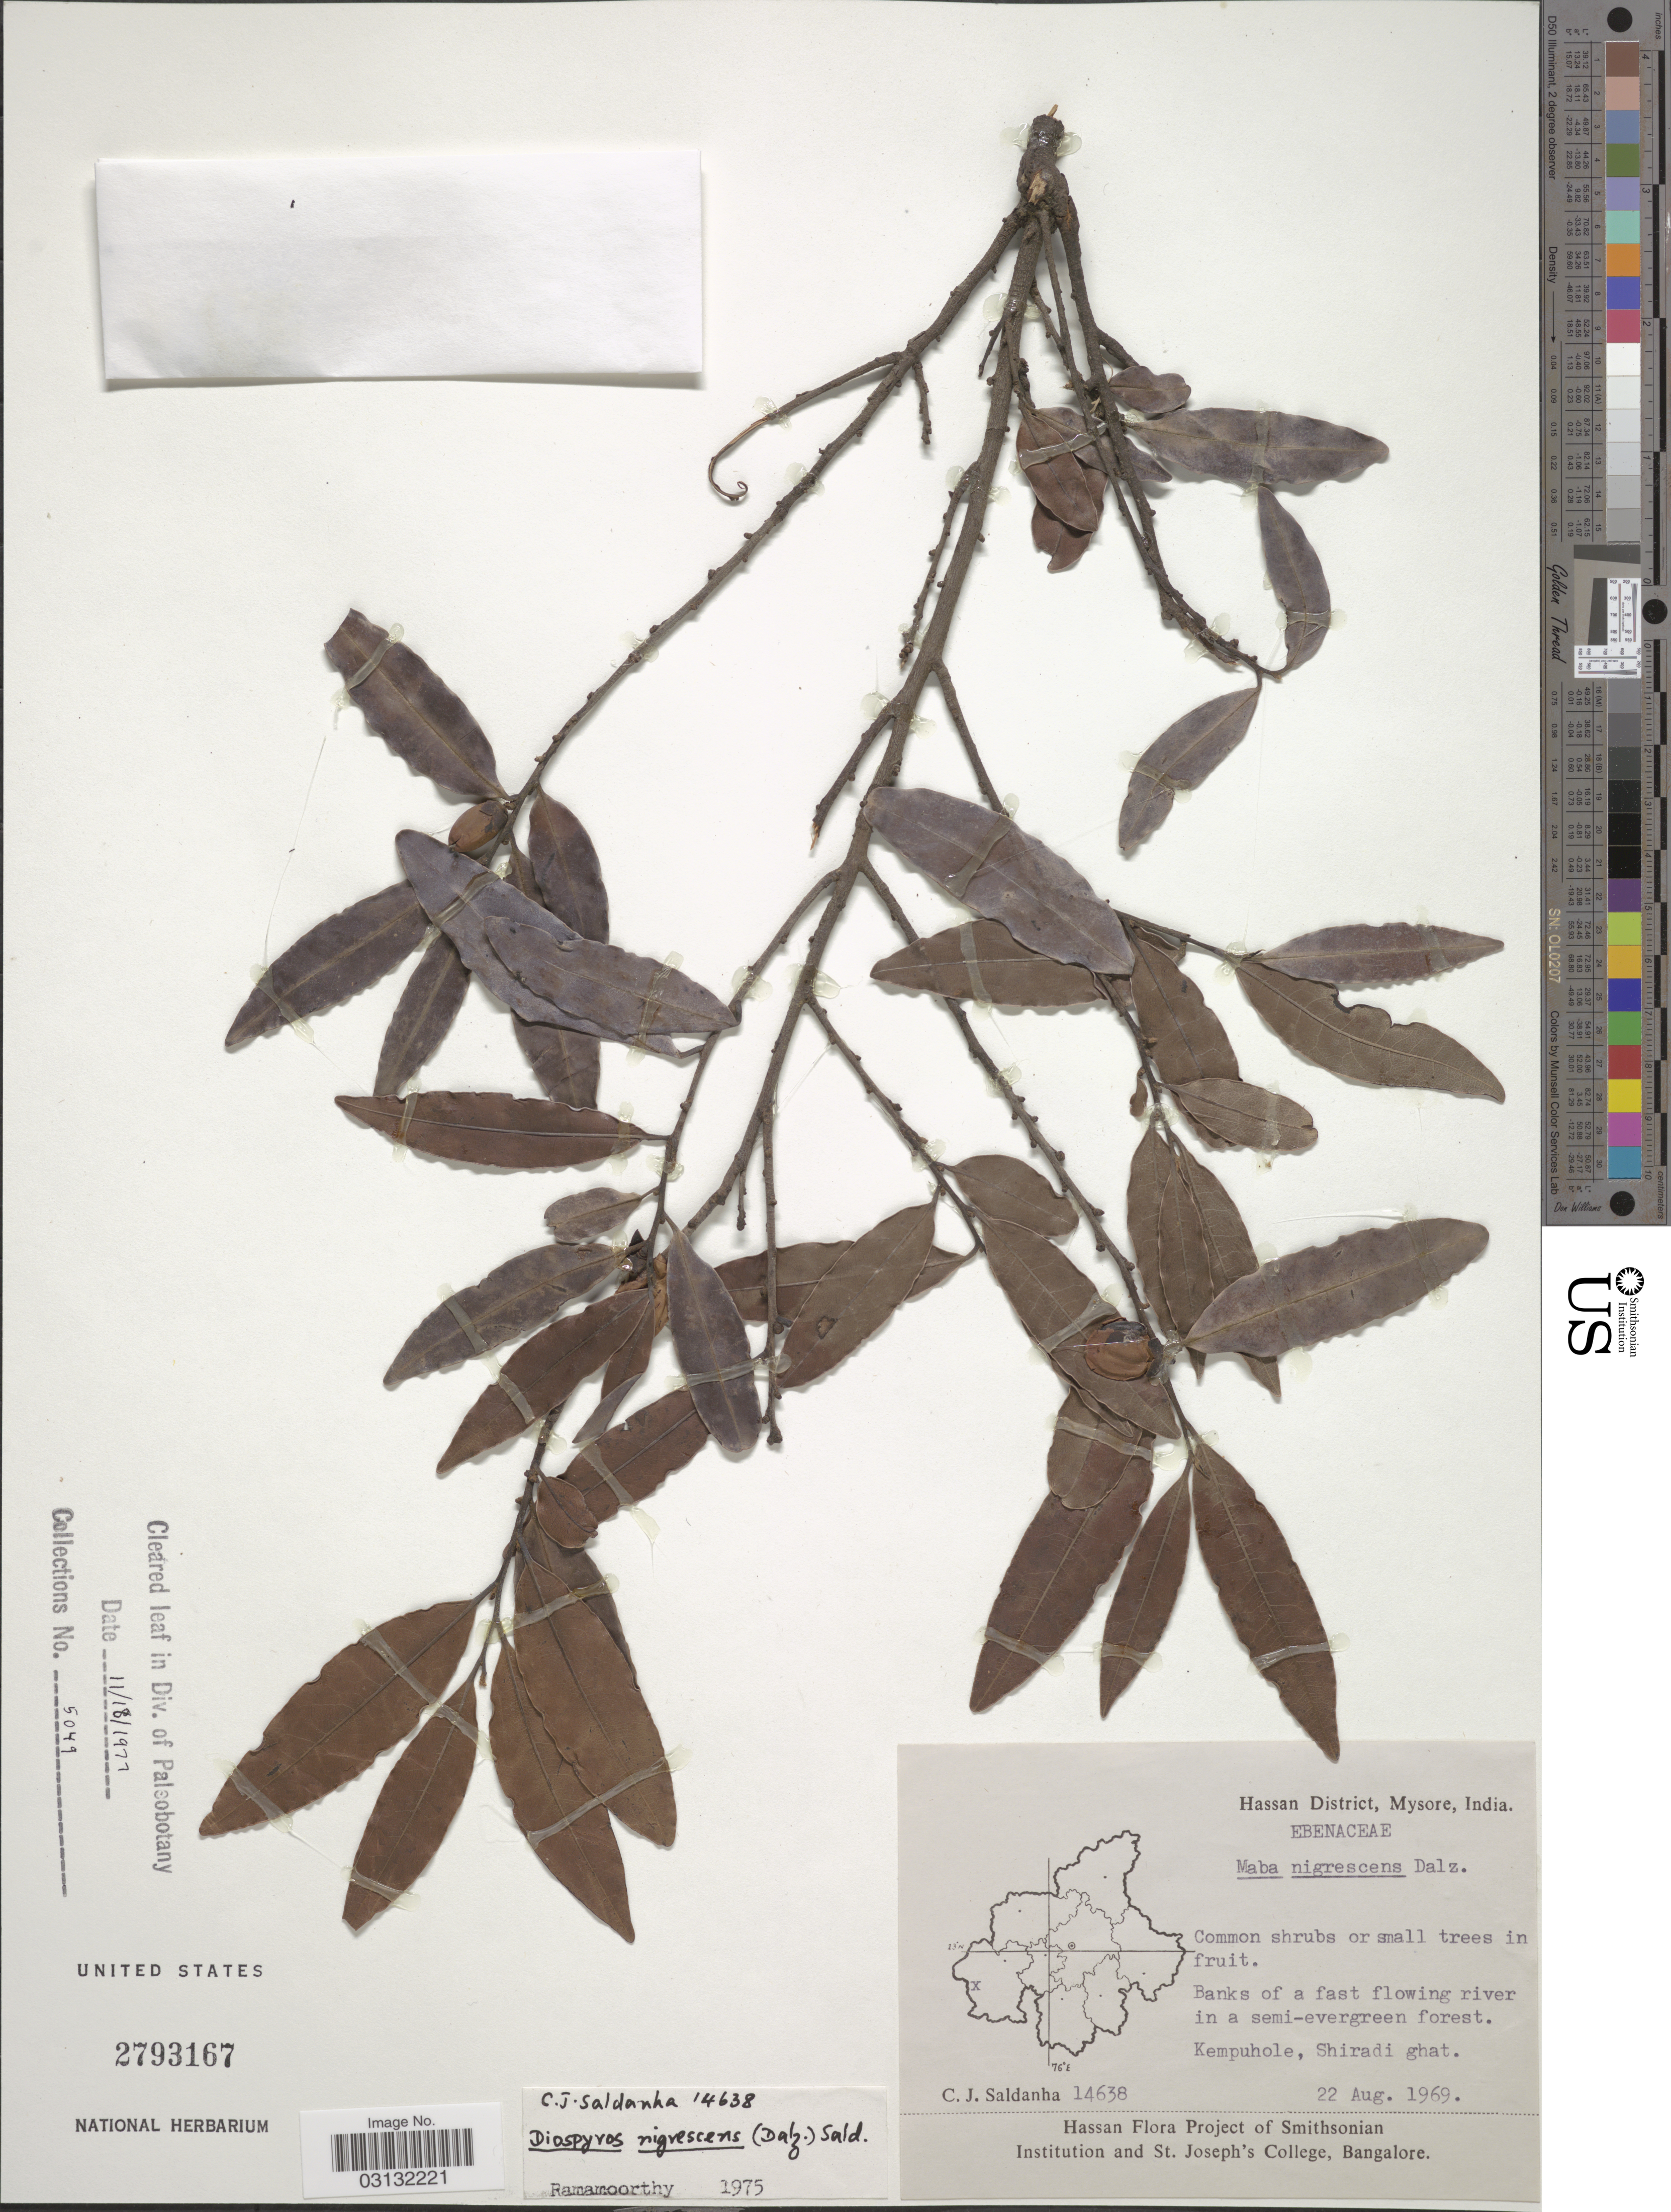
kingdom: Plantae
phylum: Tracheophyta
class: Magnoliopsida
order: Ericales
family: Ebenaceae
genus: Diospyros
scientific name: Diospyros nigrescens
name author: (Dalzell) C.J. Saldanha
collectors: C. J. Saldanha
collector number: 14638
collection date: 1969-08-22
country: India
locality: Hassan District, Mysore. Kempuhole, Shiradi ghat.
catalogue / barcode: US 2793167